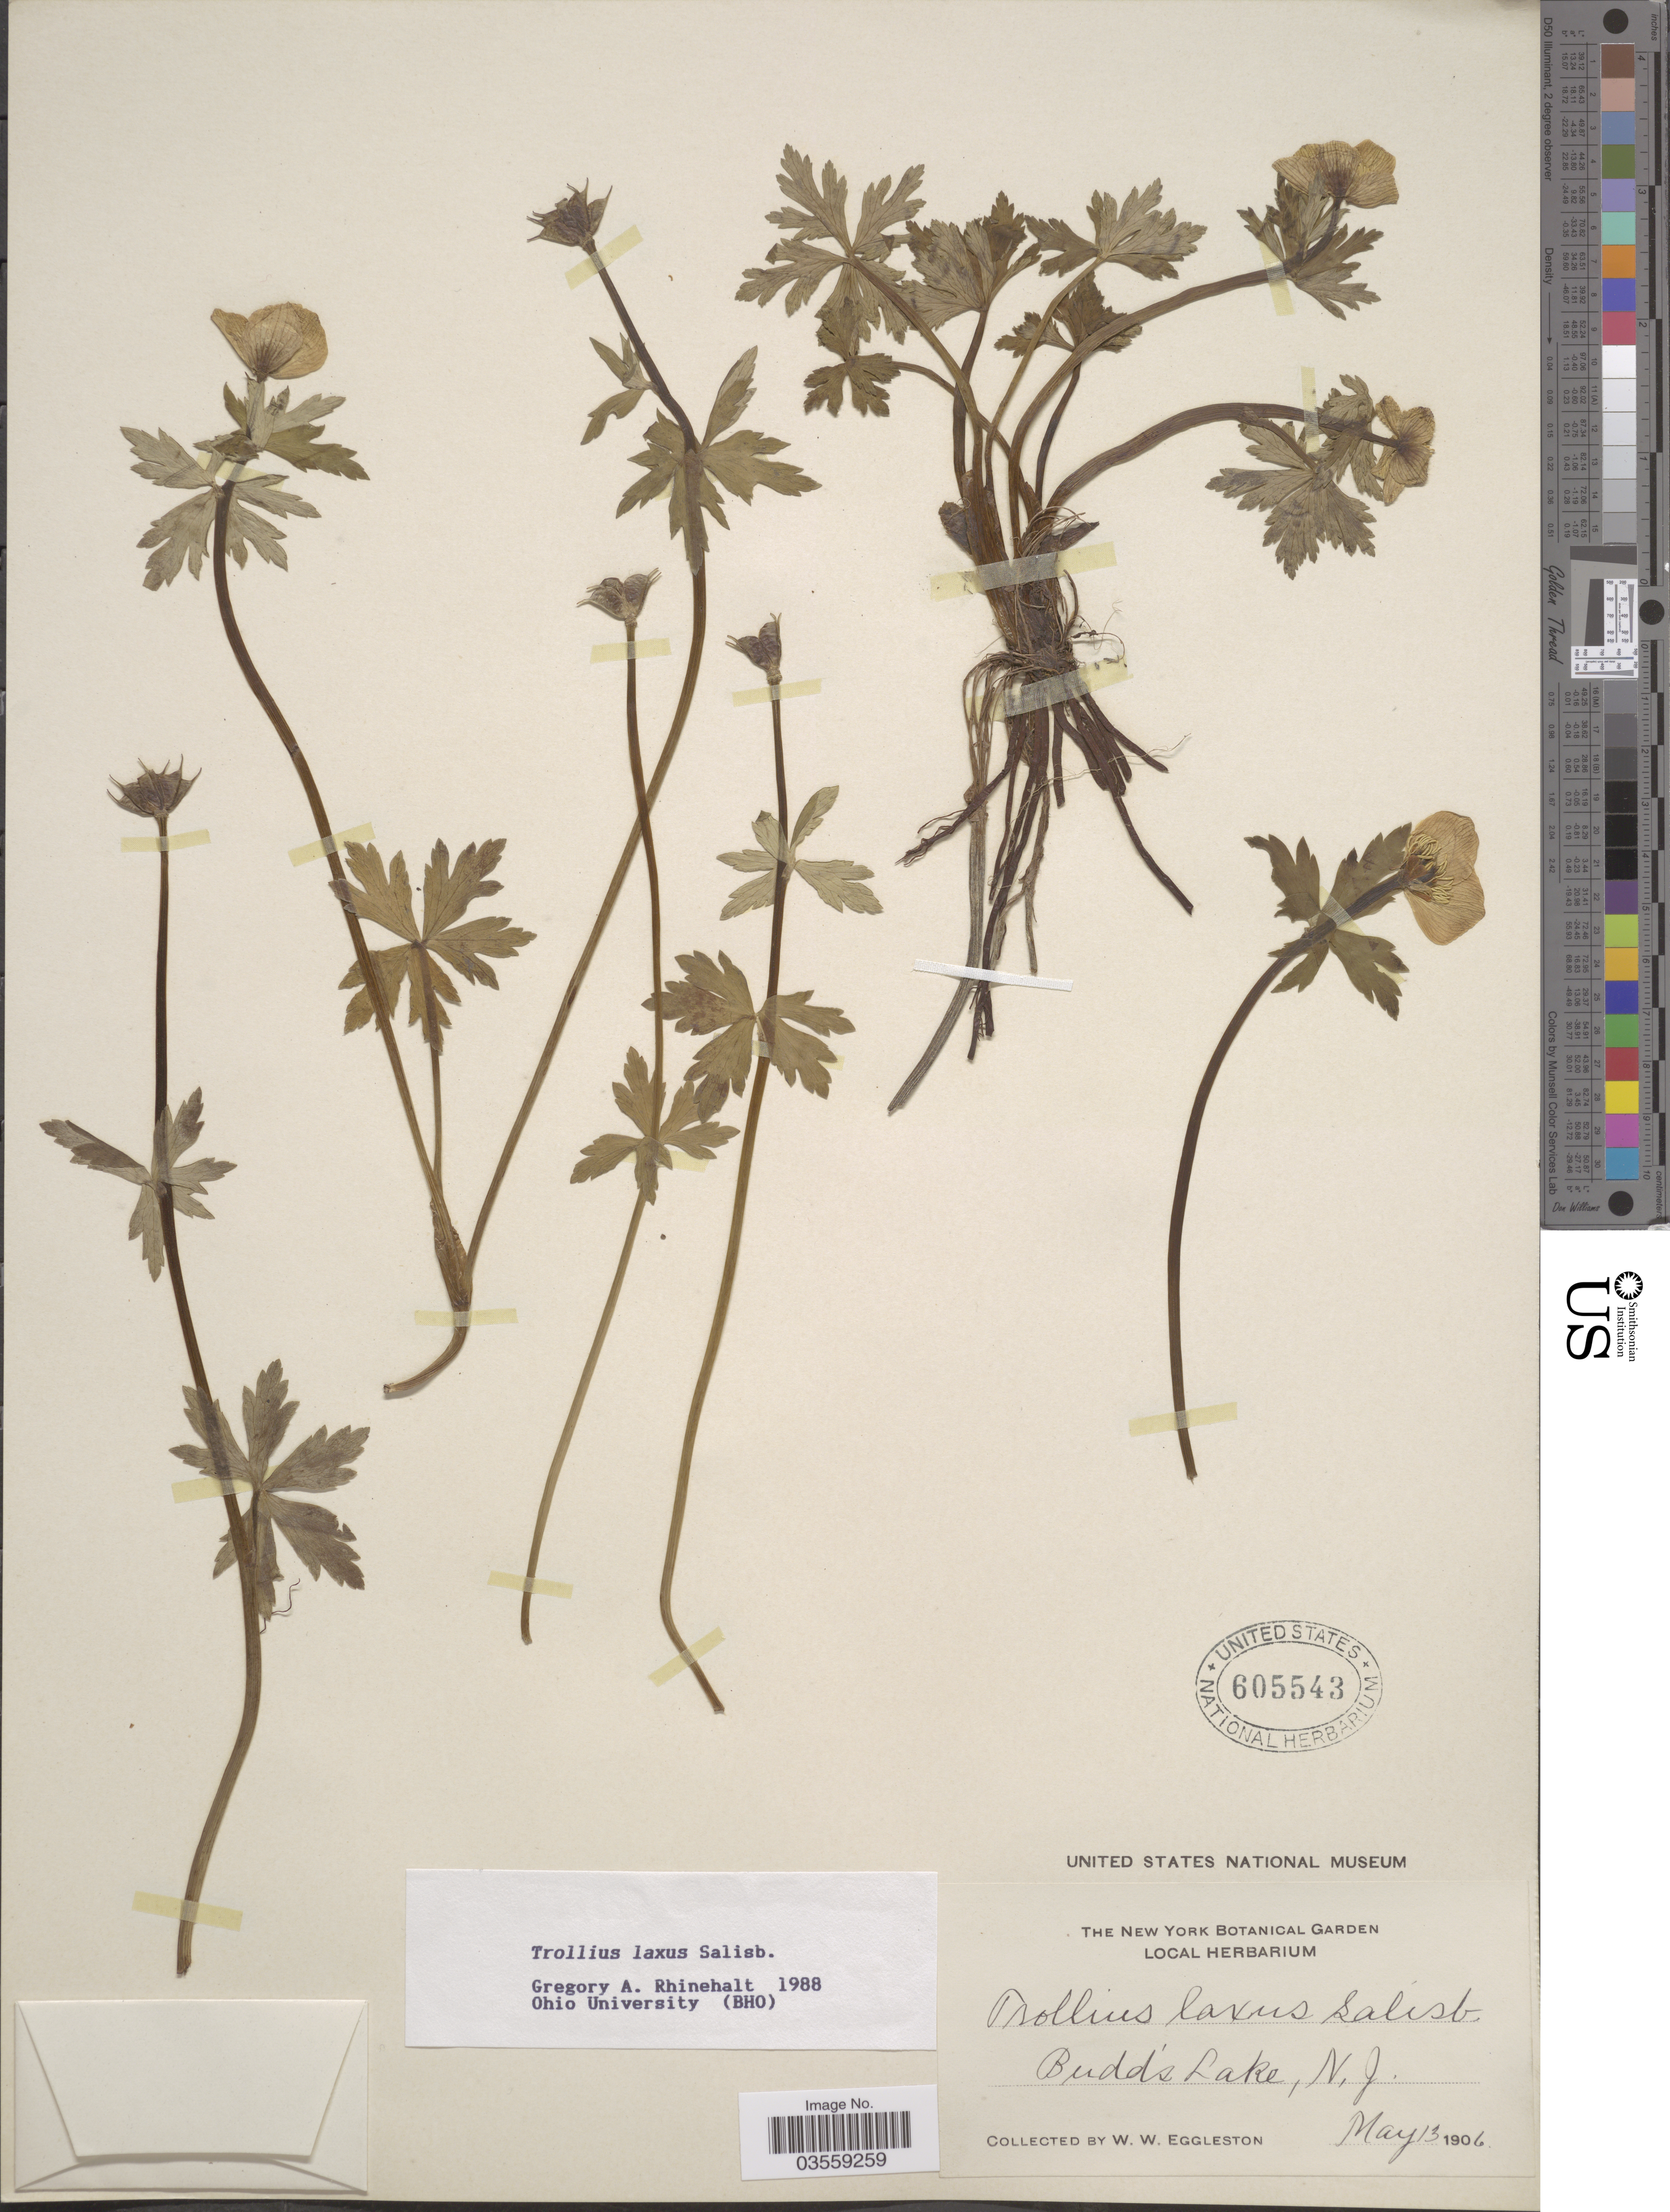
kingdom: Plantae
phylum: Tracheophyta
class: Magnoliopsida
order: Ranunculales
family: Ranunculaceae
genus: Trollius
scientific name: Trollius laxus var. laxus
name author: Salisb.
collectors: W. W. Eggleston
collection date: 1906-05-13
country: United States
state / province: New York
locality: Budd's Lake.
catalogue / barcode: US 605543